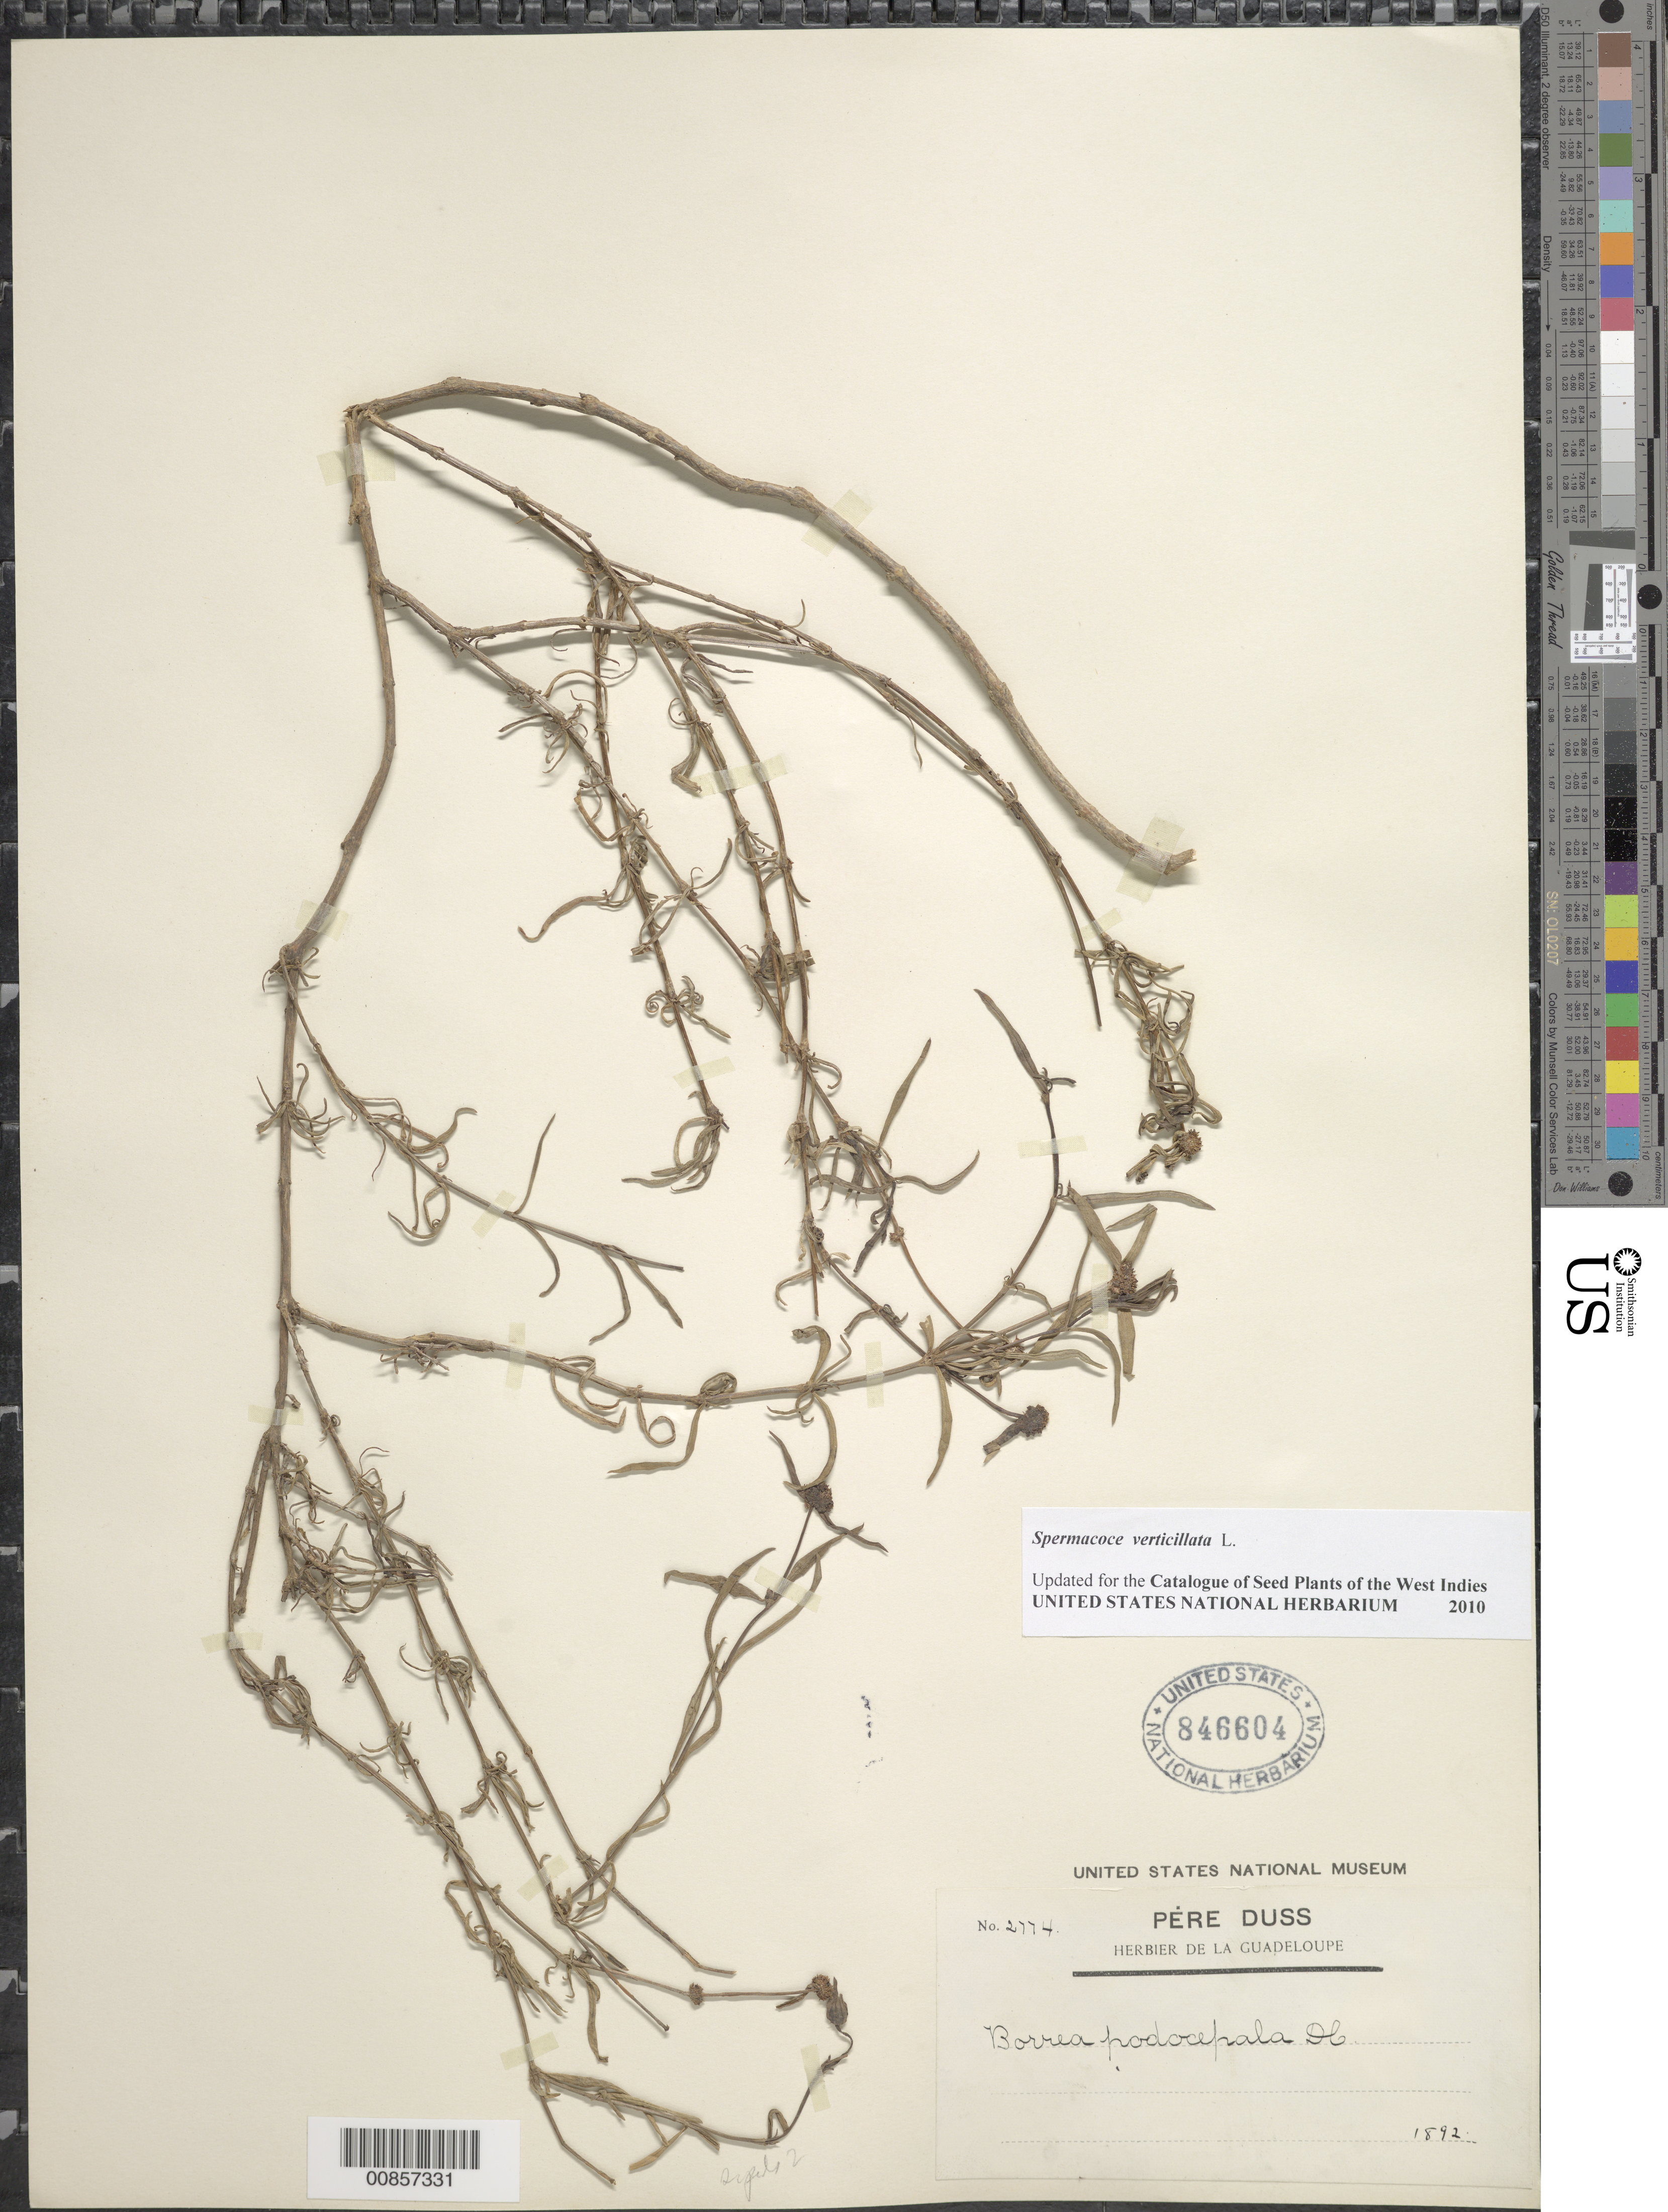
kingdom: Plantae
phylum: Tracheophyta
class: Magnoliopsida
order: Gentianales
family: Rubiaceae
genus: Spermacoce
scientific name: Spermacoce verticillata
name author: L.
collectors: Père Duss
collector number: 2774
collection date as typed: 1892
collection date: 1892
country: Guadeloupe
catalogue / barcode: US 846604